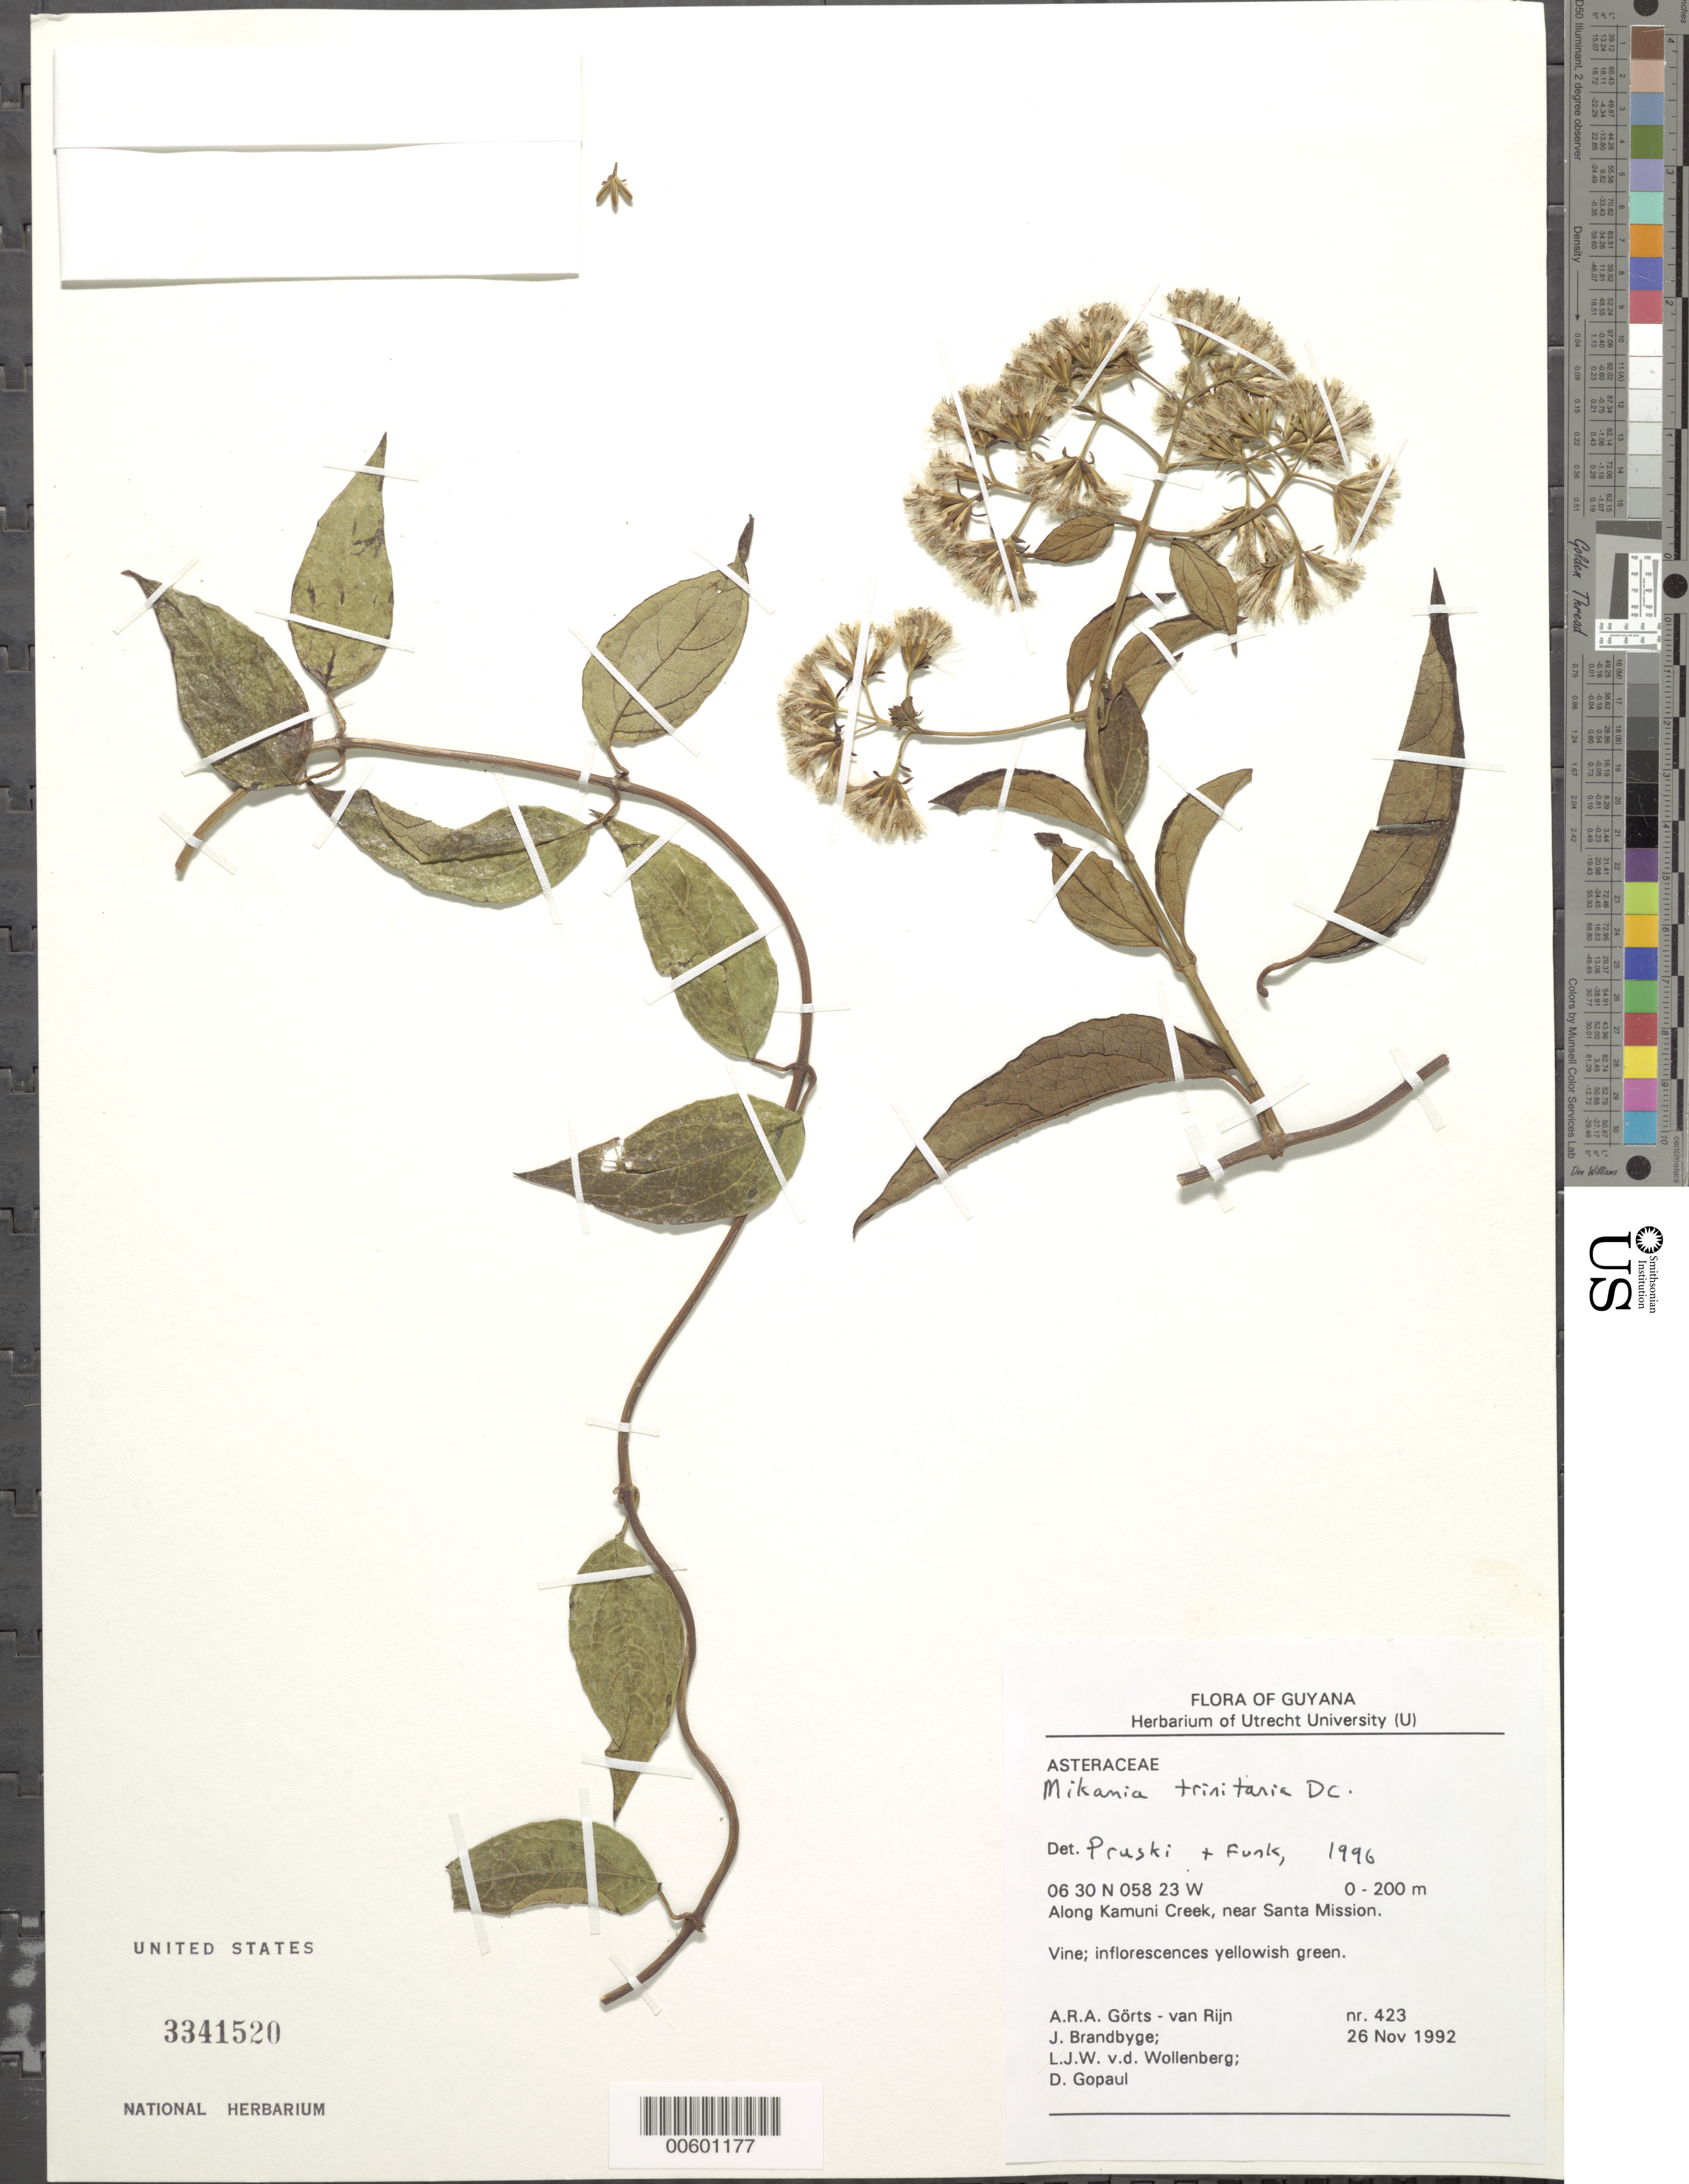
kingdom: Plantae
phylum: Tracheophyta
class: Magnoliopsida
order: Asterales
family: Asteraceae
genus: Mikania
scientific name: Mikania trinitaria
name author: DC.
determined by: Robinson, Harold E., (US)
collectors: A. .R. A. Görts-van Rijn, J. Brandbyge, L. van der Wollenberg & D. Gopaul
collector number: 423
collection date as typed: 26-Nov-92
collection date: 1992-11-26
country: Guyana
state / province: Demerara-Mahaica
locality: Santa Mission, near, along Kamuni Creek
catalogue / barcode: US 3341520